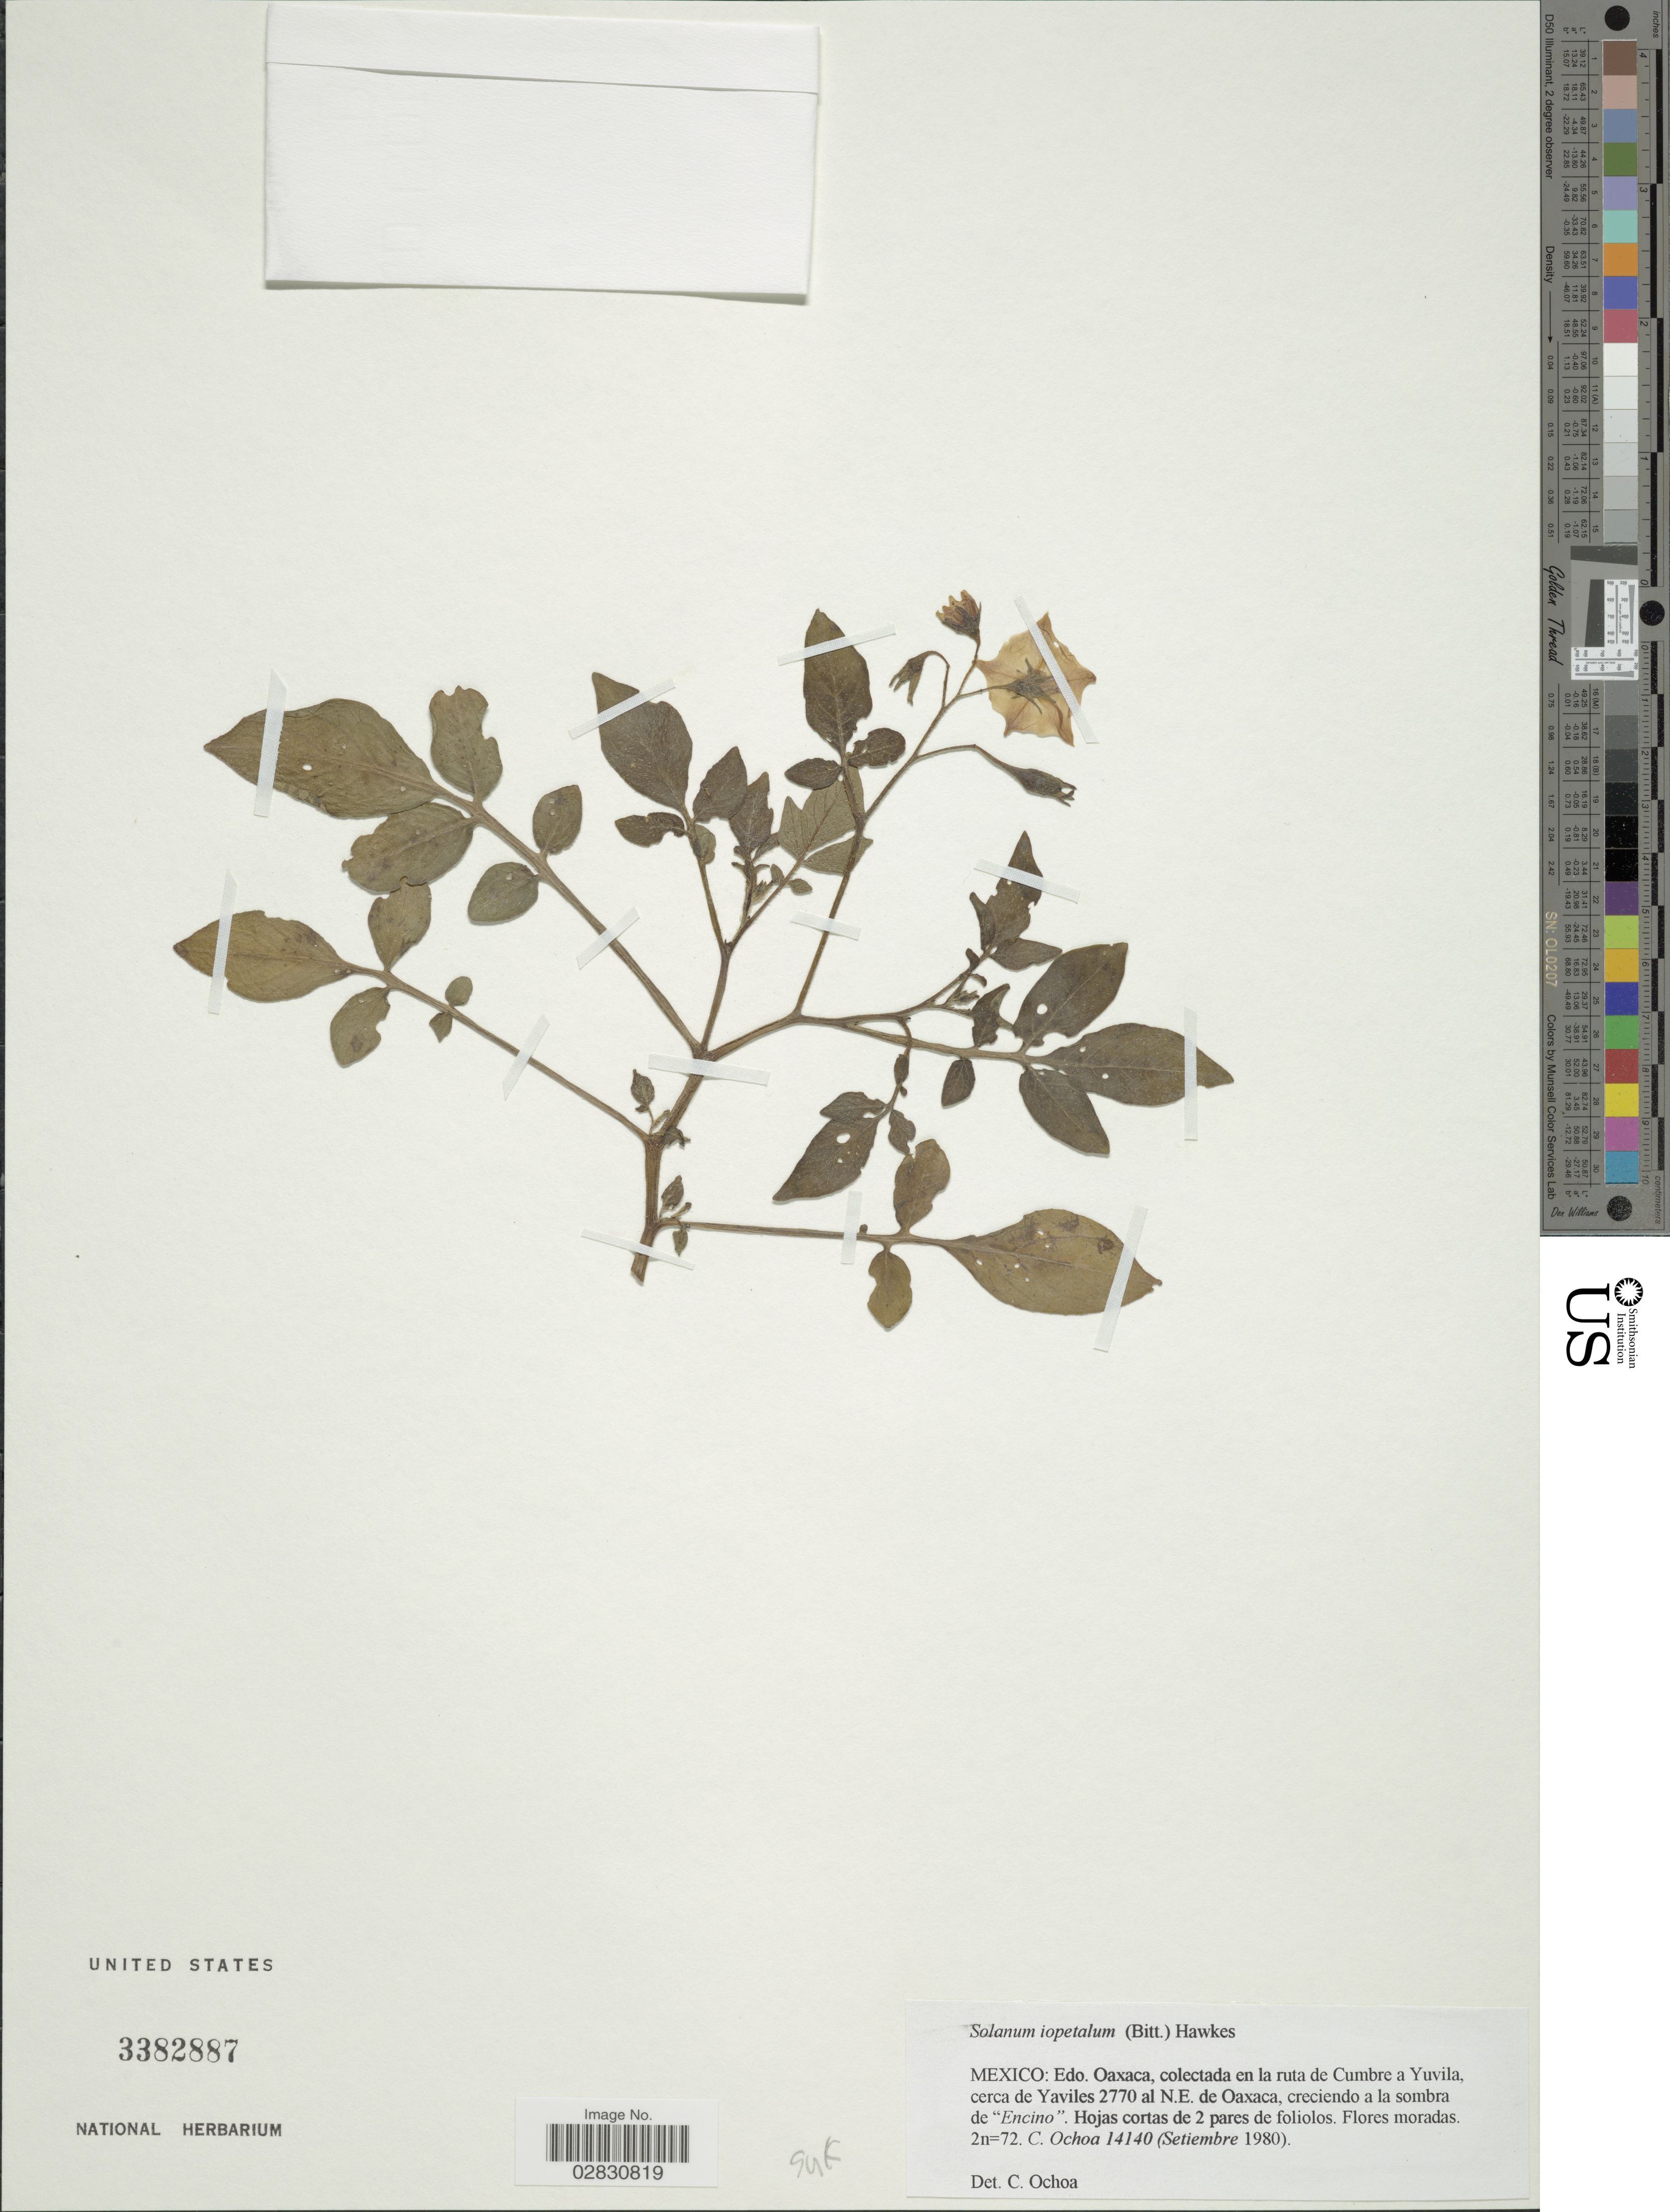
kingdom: Plantae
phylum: Tracheophyta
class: Magnoliopsida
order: Solanales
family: Solanaceae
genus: Solanum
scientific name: Solanum schenckii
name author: Bitter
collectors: C. Ochoa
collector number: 14140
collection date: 1980-09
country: Mexico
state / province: Oaxaca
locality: Mexico: Edo. Oaxaca, colectada en la ruta de Cumbre a Yuvila, cerca de Yaviles al N.E. de Oaxaca, creciendo a la sombra de "Encino".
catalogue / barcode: US 3382887